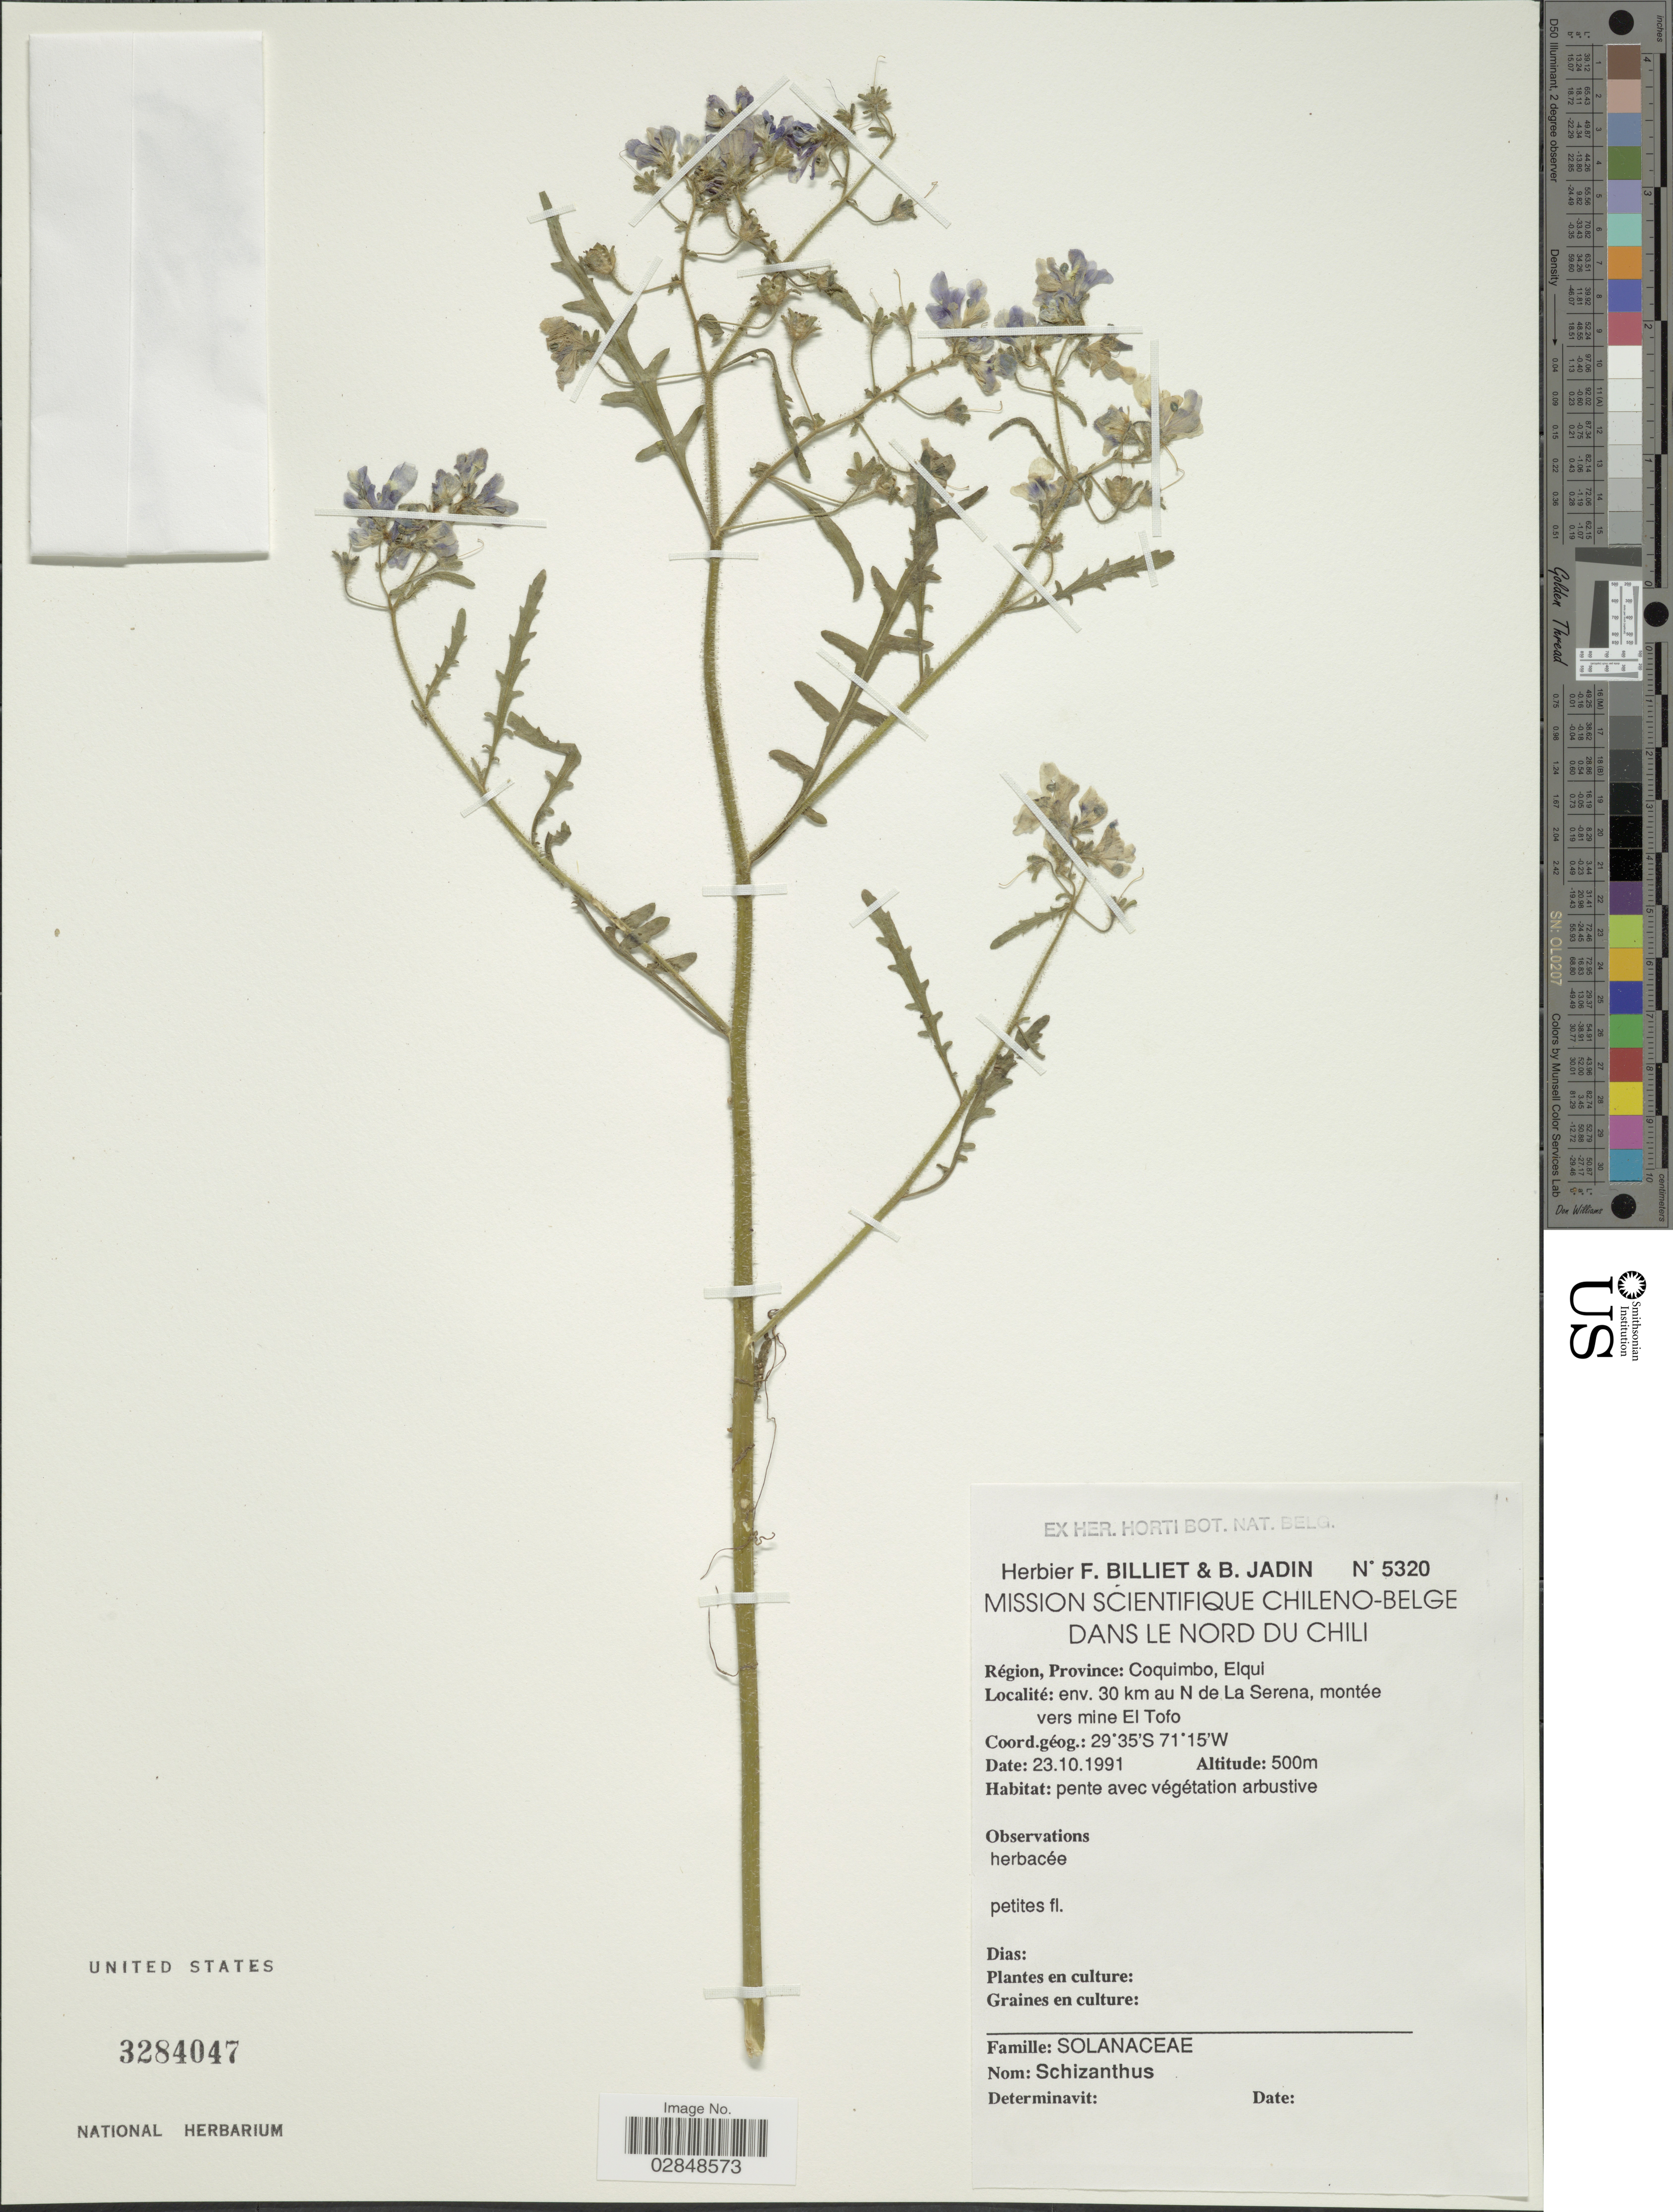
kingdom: Plantae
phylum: Tracheophyta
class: Magnoliopsida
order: Solanales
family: Solanaceae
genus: Schizanthus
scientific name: Schizanthus sp.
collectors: ex herb. F. Billiet & B. Jadin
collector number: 5320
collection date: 1991-10-23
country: Chile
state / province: Coquimbo (IV)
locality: Région: Coquimbo, Elqui. Env. 30 km au N de La Serena, montée vers mine El Tofo. Dans le Nord du Chili. [unsure placement]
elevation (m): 500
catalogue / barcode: US 3284047